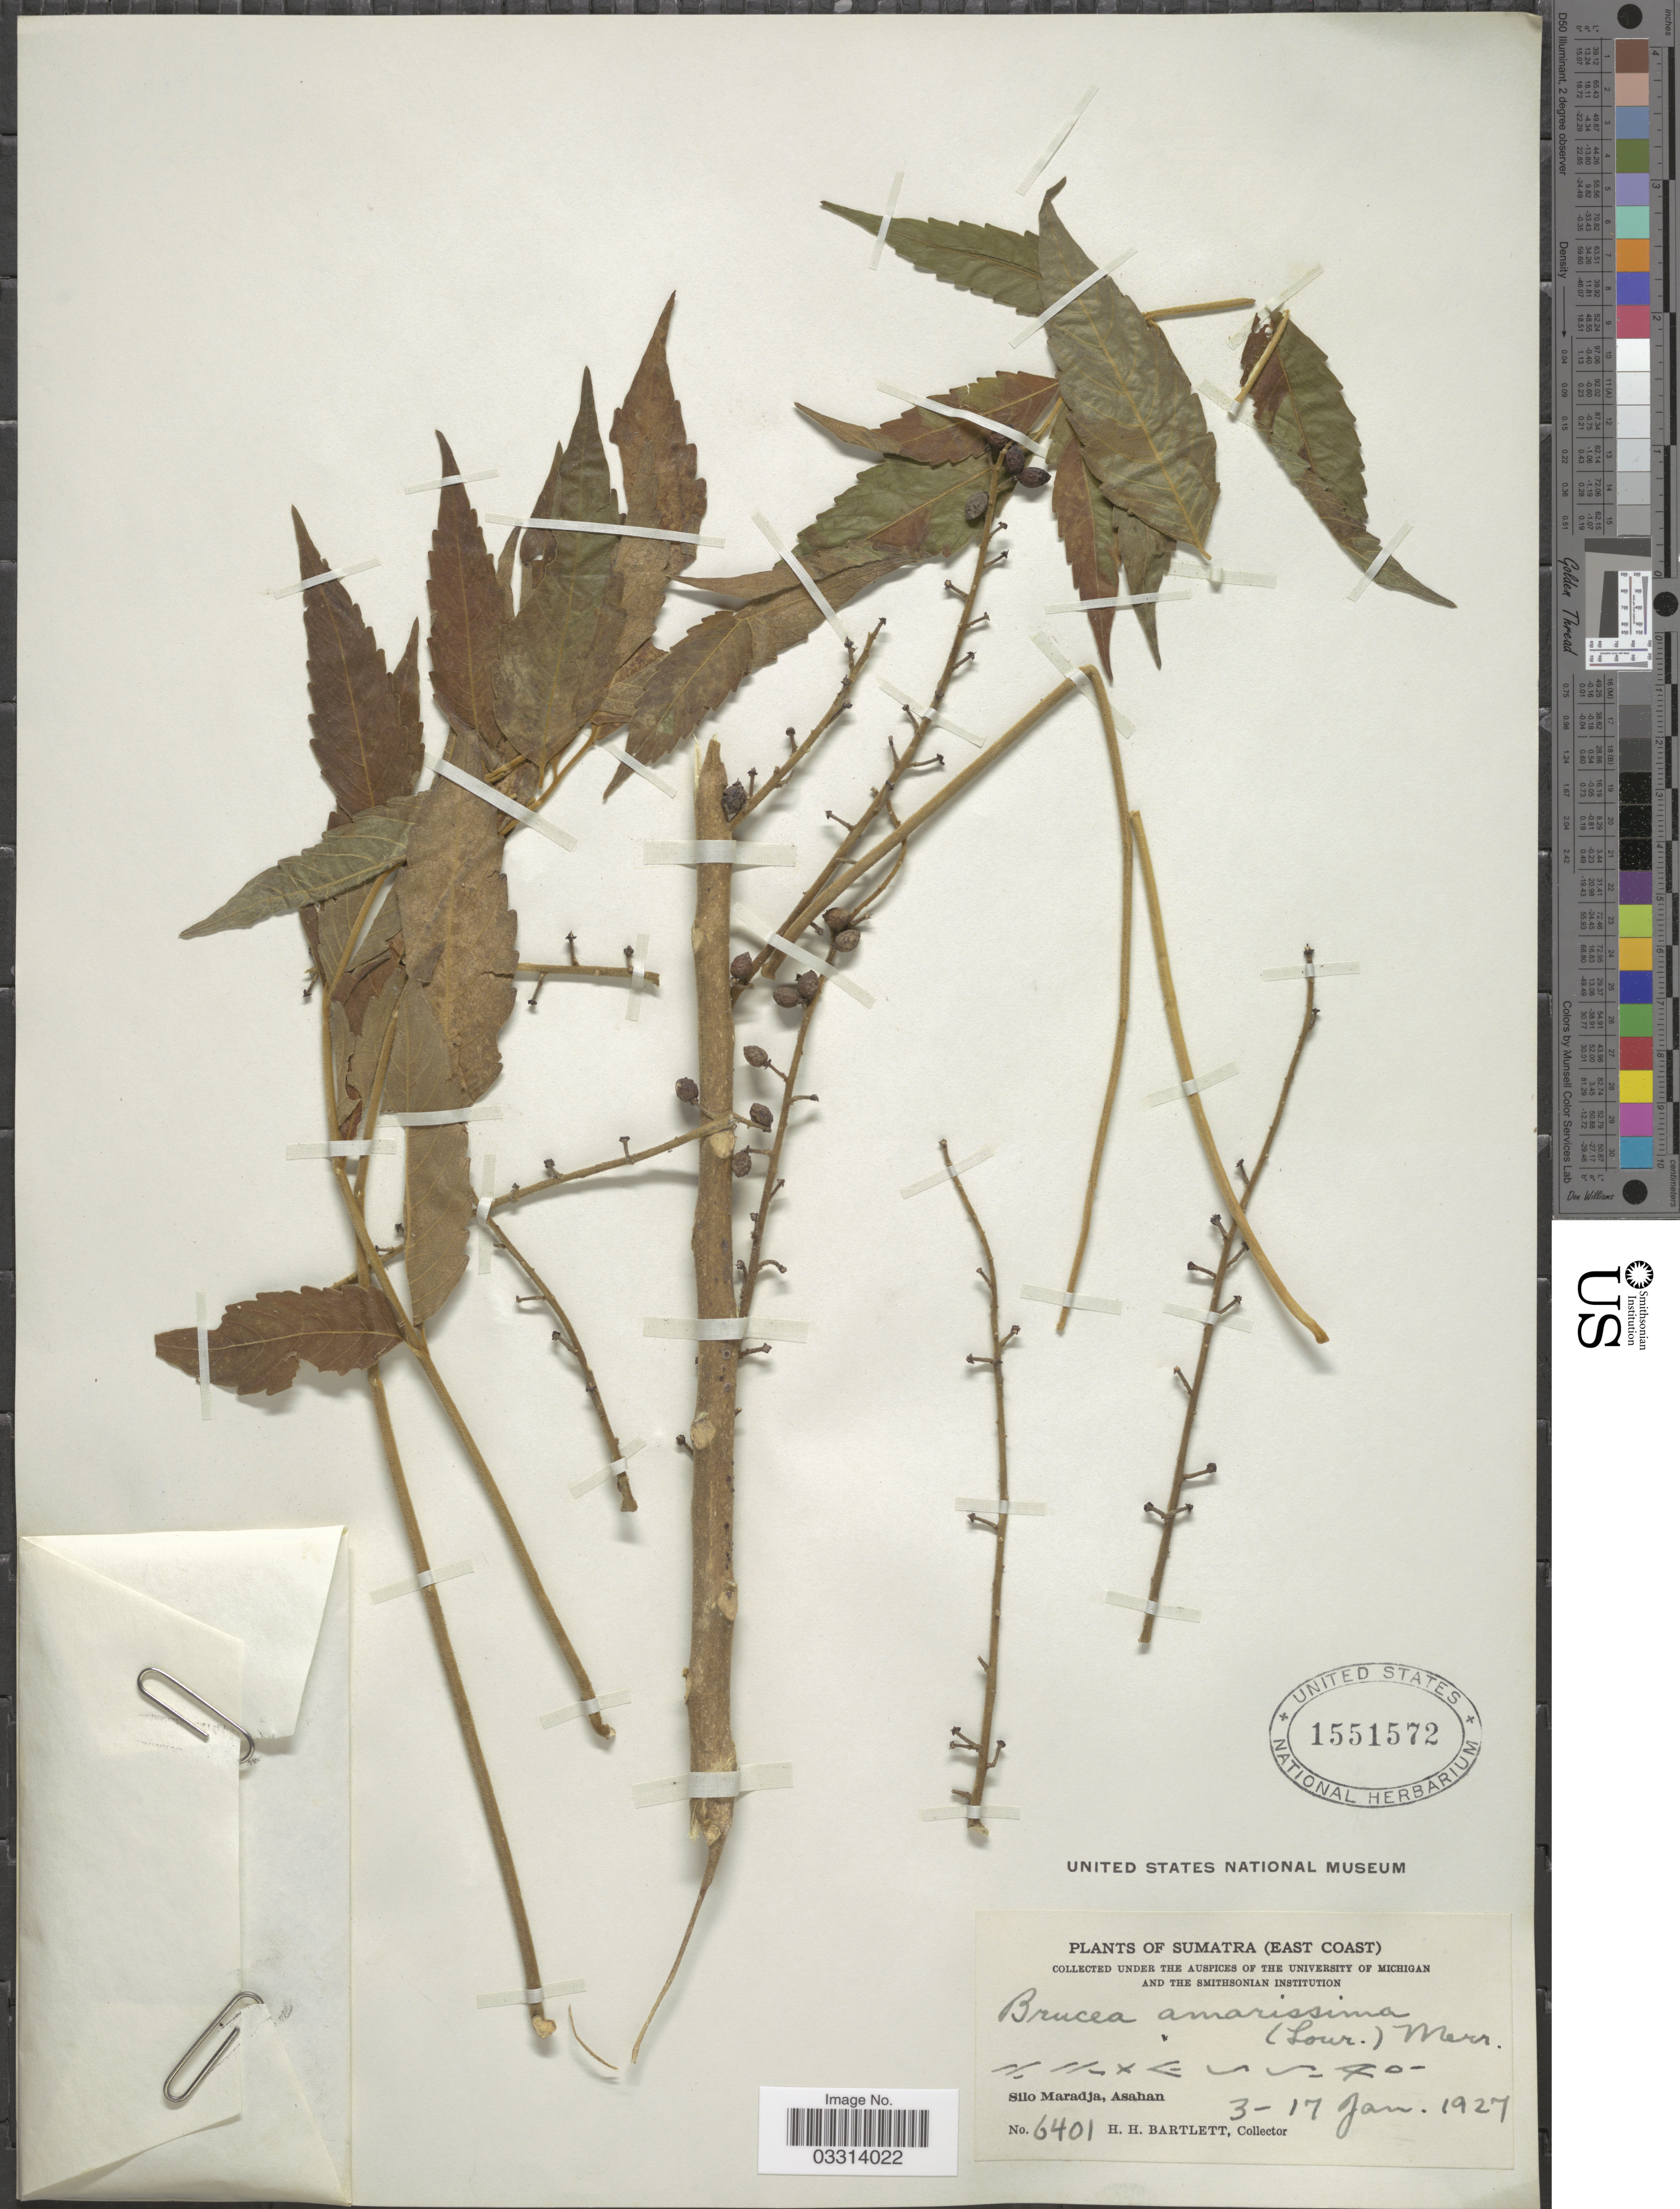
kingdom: Plantae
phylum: Tracheophyta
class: Magnoliopsida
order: Sapindales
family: Simaroubaceae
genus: Brucea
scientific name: Brucea javanica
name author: (L.) Merr.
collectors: H. H. Bartlett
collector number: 6401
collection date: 1927-01-03/1927-01-17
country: Indonesia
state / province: Sumatra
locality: Sumatra (East Coast). Silo Maradja, Asahan.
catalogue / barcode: US 1551572